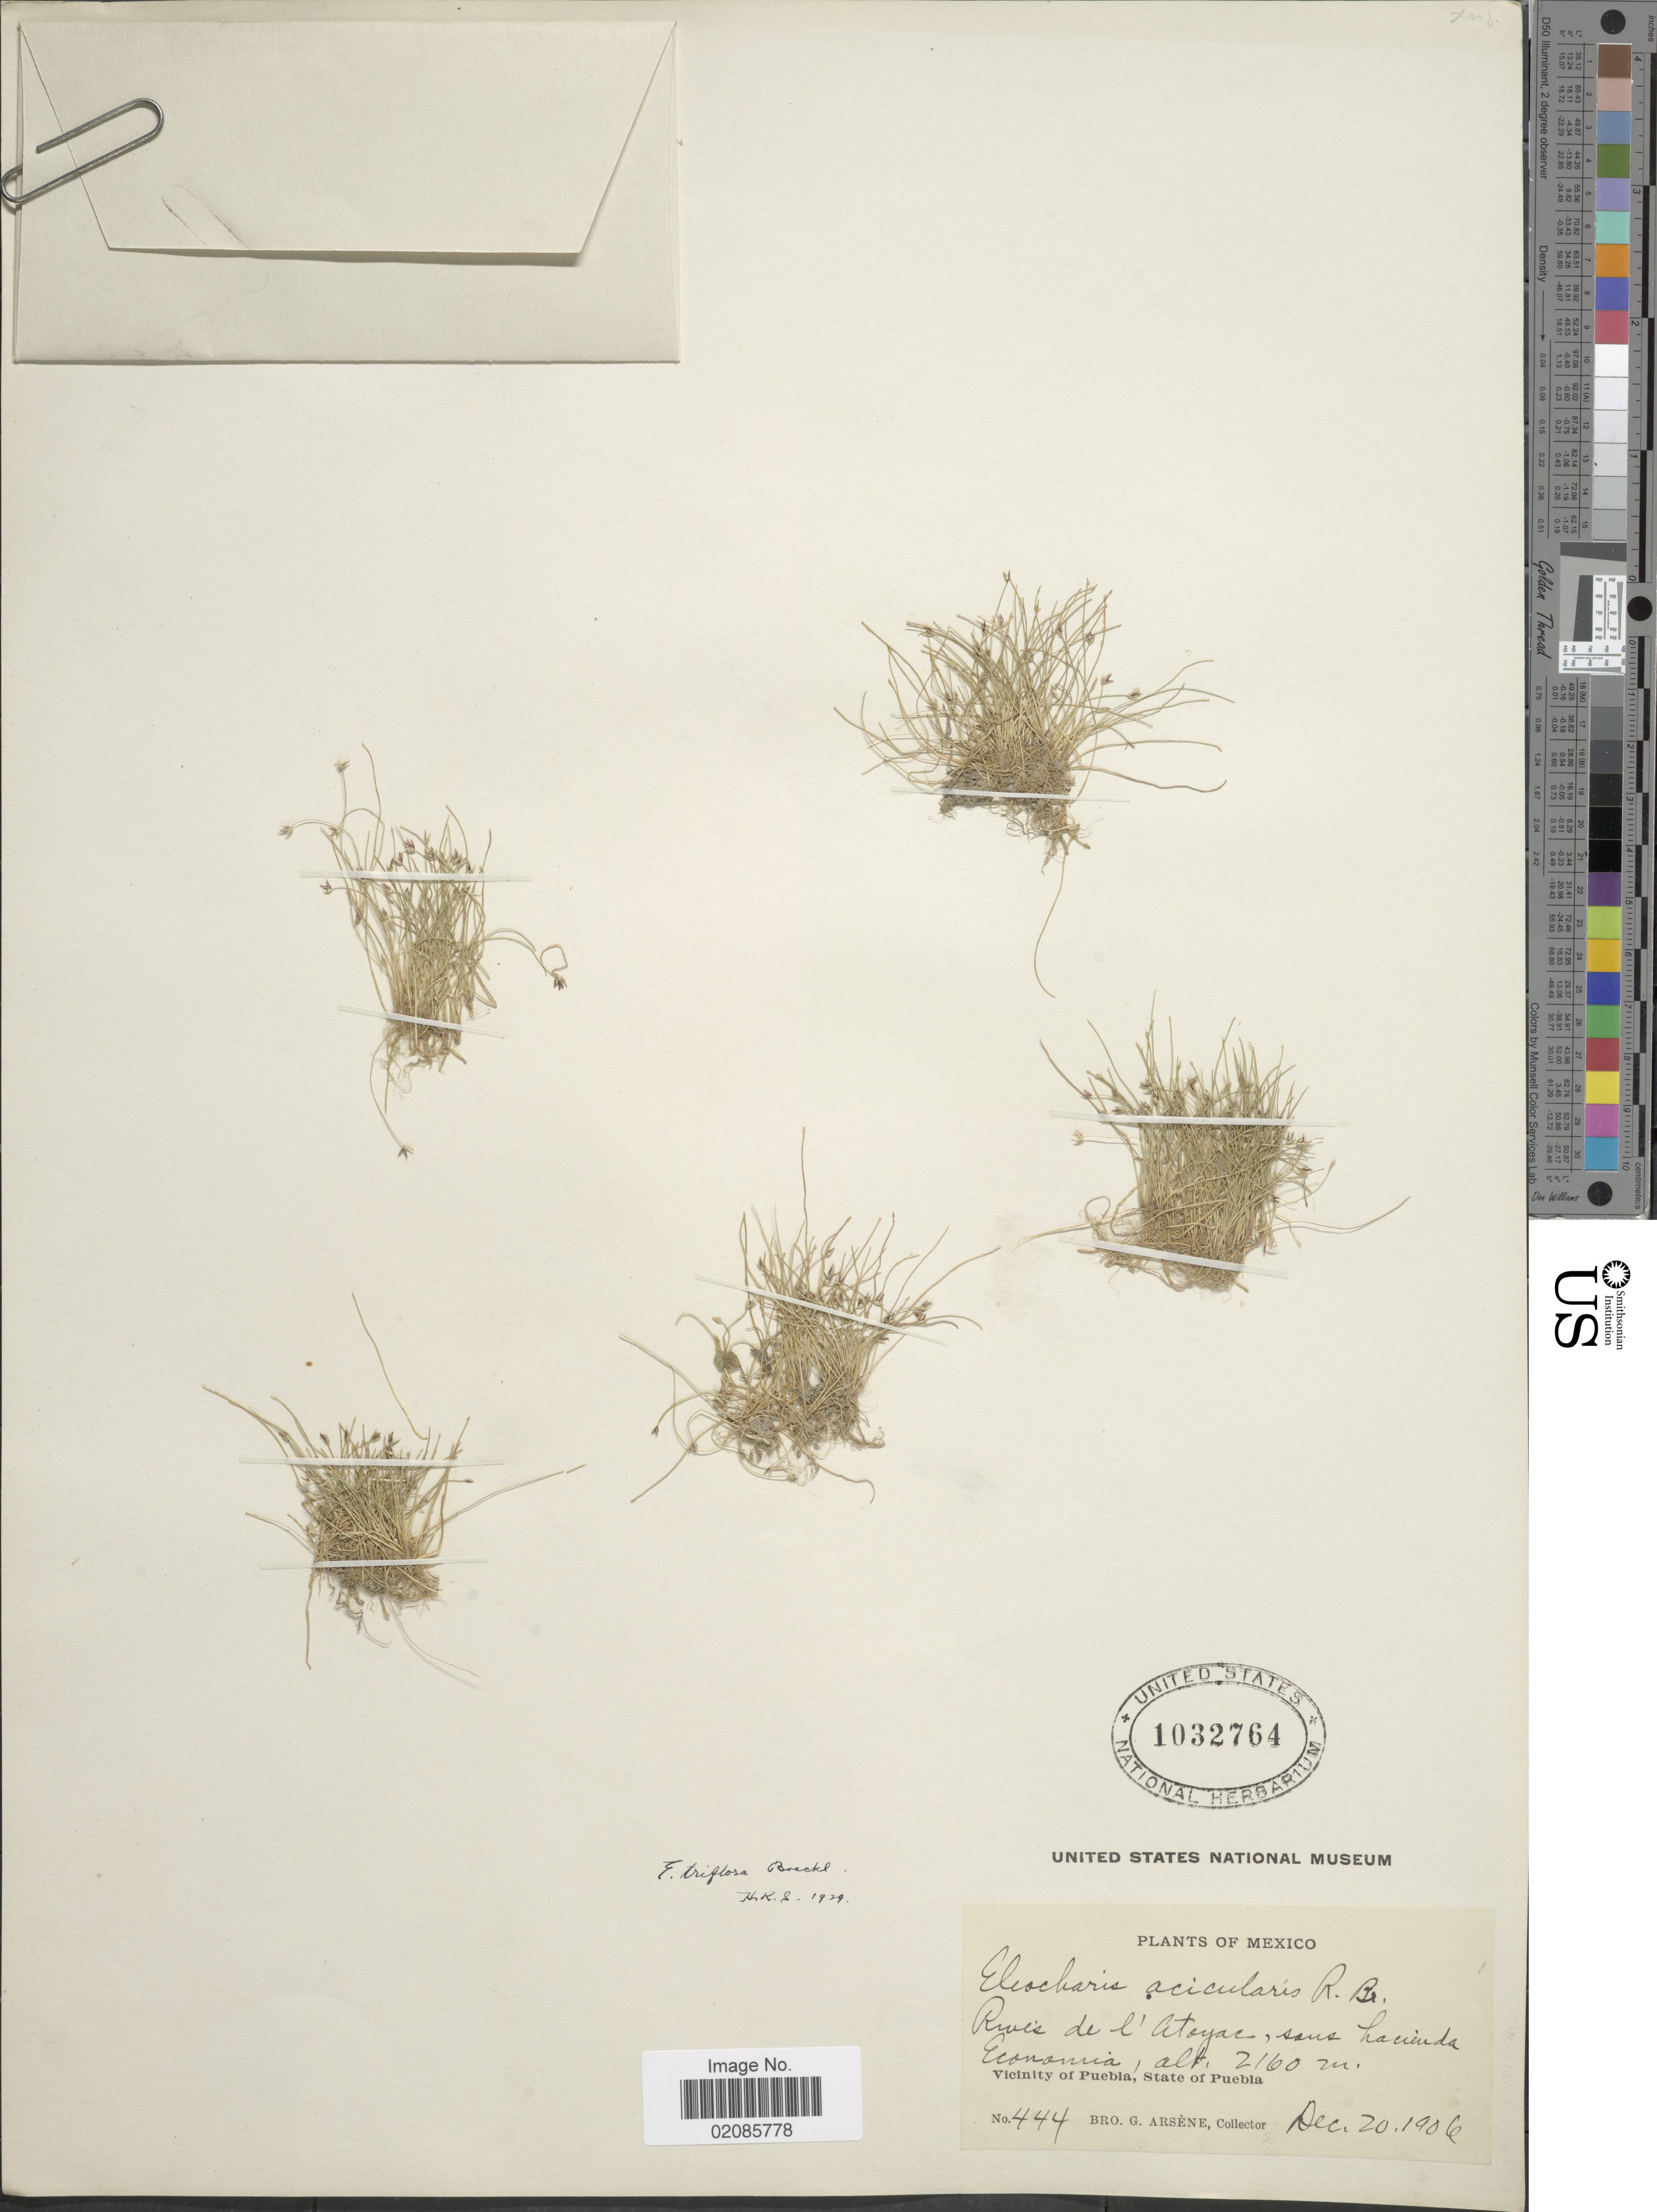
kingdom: Plantae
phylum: Tracheophyta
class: Liliopsida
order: Poales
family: Cyperaceae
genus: Eleocharis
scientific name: Eleocharis nervata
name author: Svenson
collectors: Bro. G. Arsène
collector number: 444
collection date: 1906-12-20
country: Mexico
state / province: Puebla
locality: Rives de l'Atoyac, sous hacienda Economia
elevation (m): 2160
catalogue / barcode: US 1032764